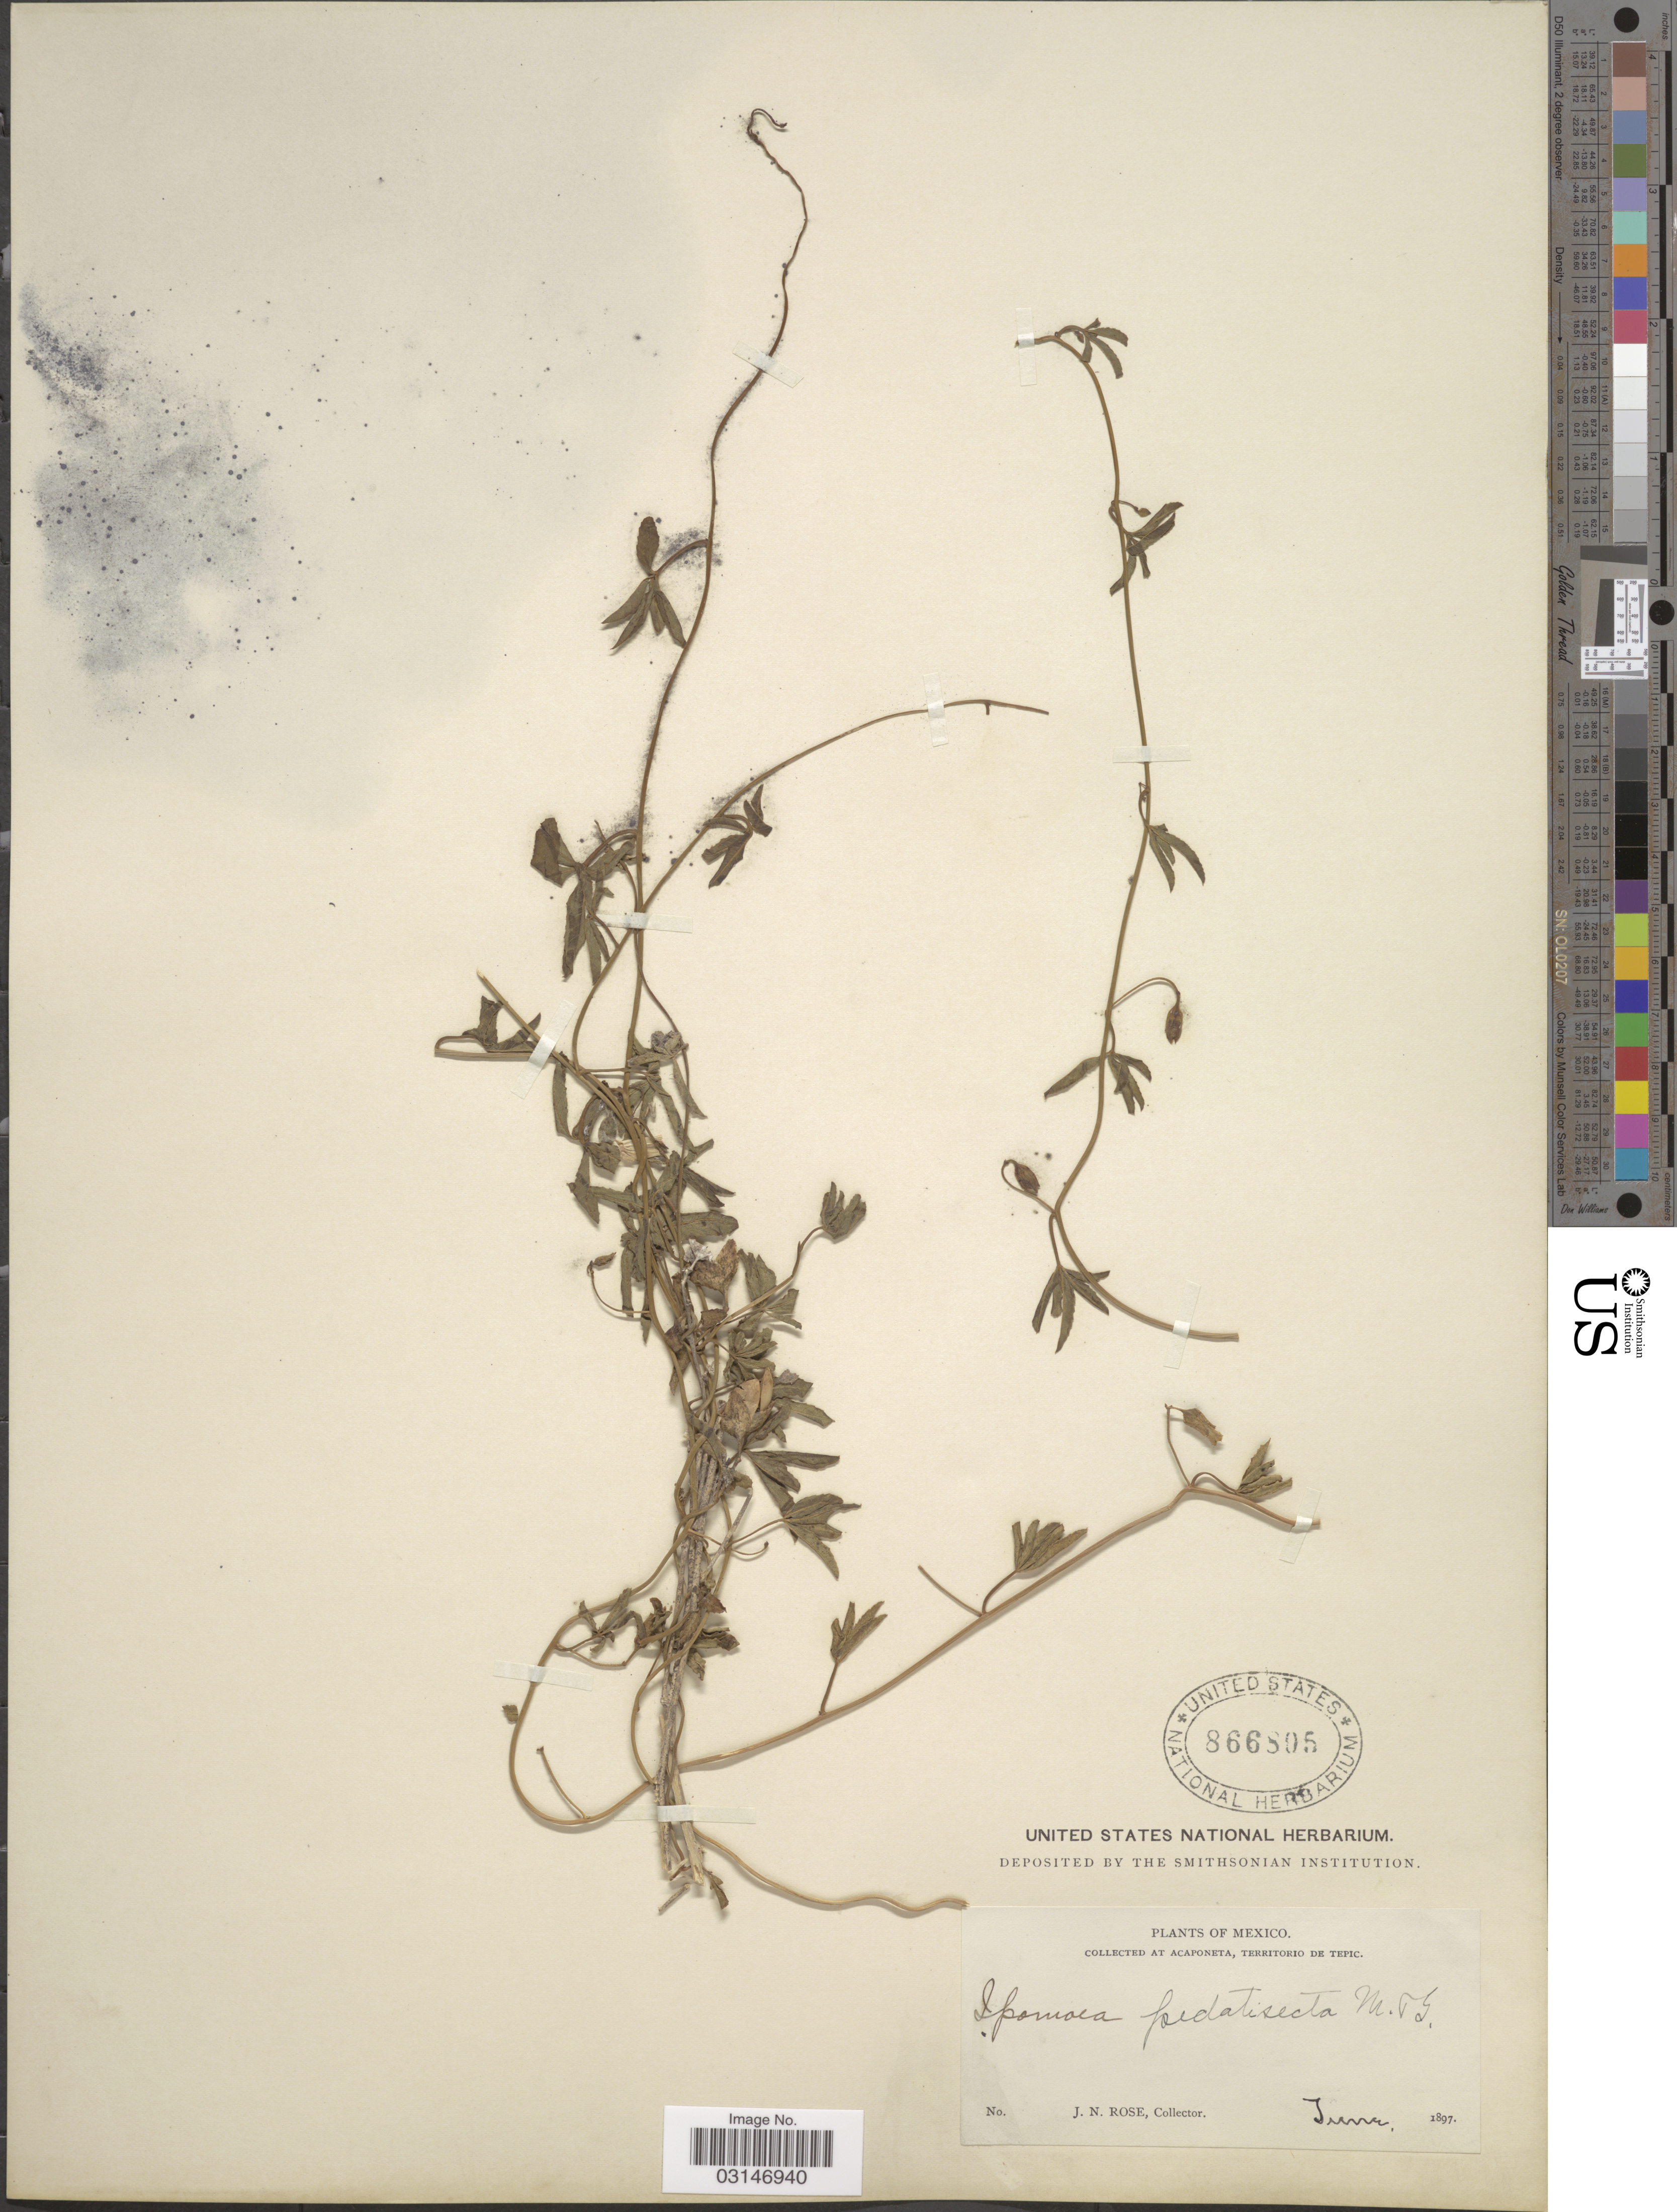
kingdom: Plantae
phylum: Tracheophyta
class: Magnoliopsida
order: Solanales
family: Convolvulaceae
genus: Distimake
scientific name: Distimake quinquefolius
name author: (L.) A. R. Simões & Staples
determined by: Strong, Mark T., (BOT), Smithsonian Institution - National Museum of Natural History (UNITED STATES)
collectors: J. N. Rose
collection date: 1897-06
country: Mexico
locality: Acaponeta, Territorio de Tepic.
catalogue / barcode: US 866805